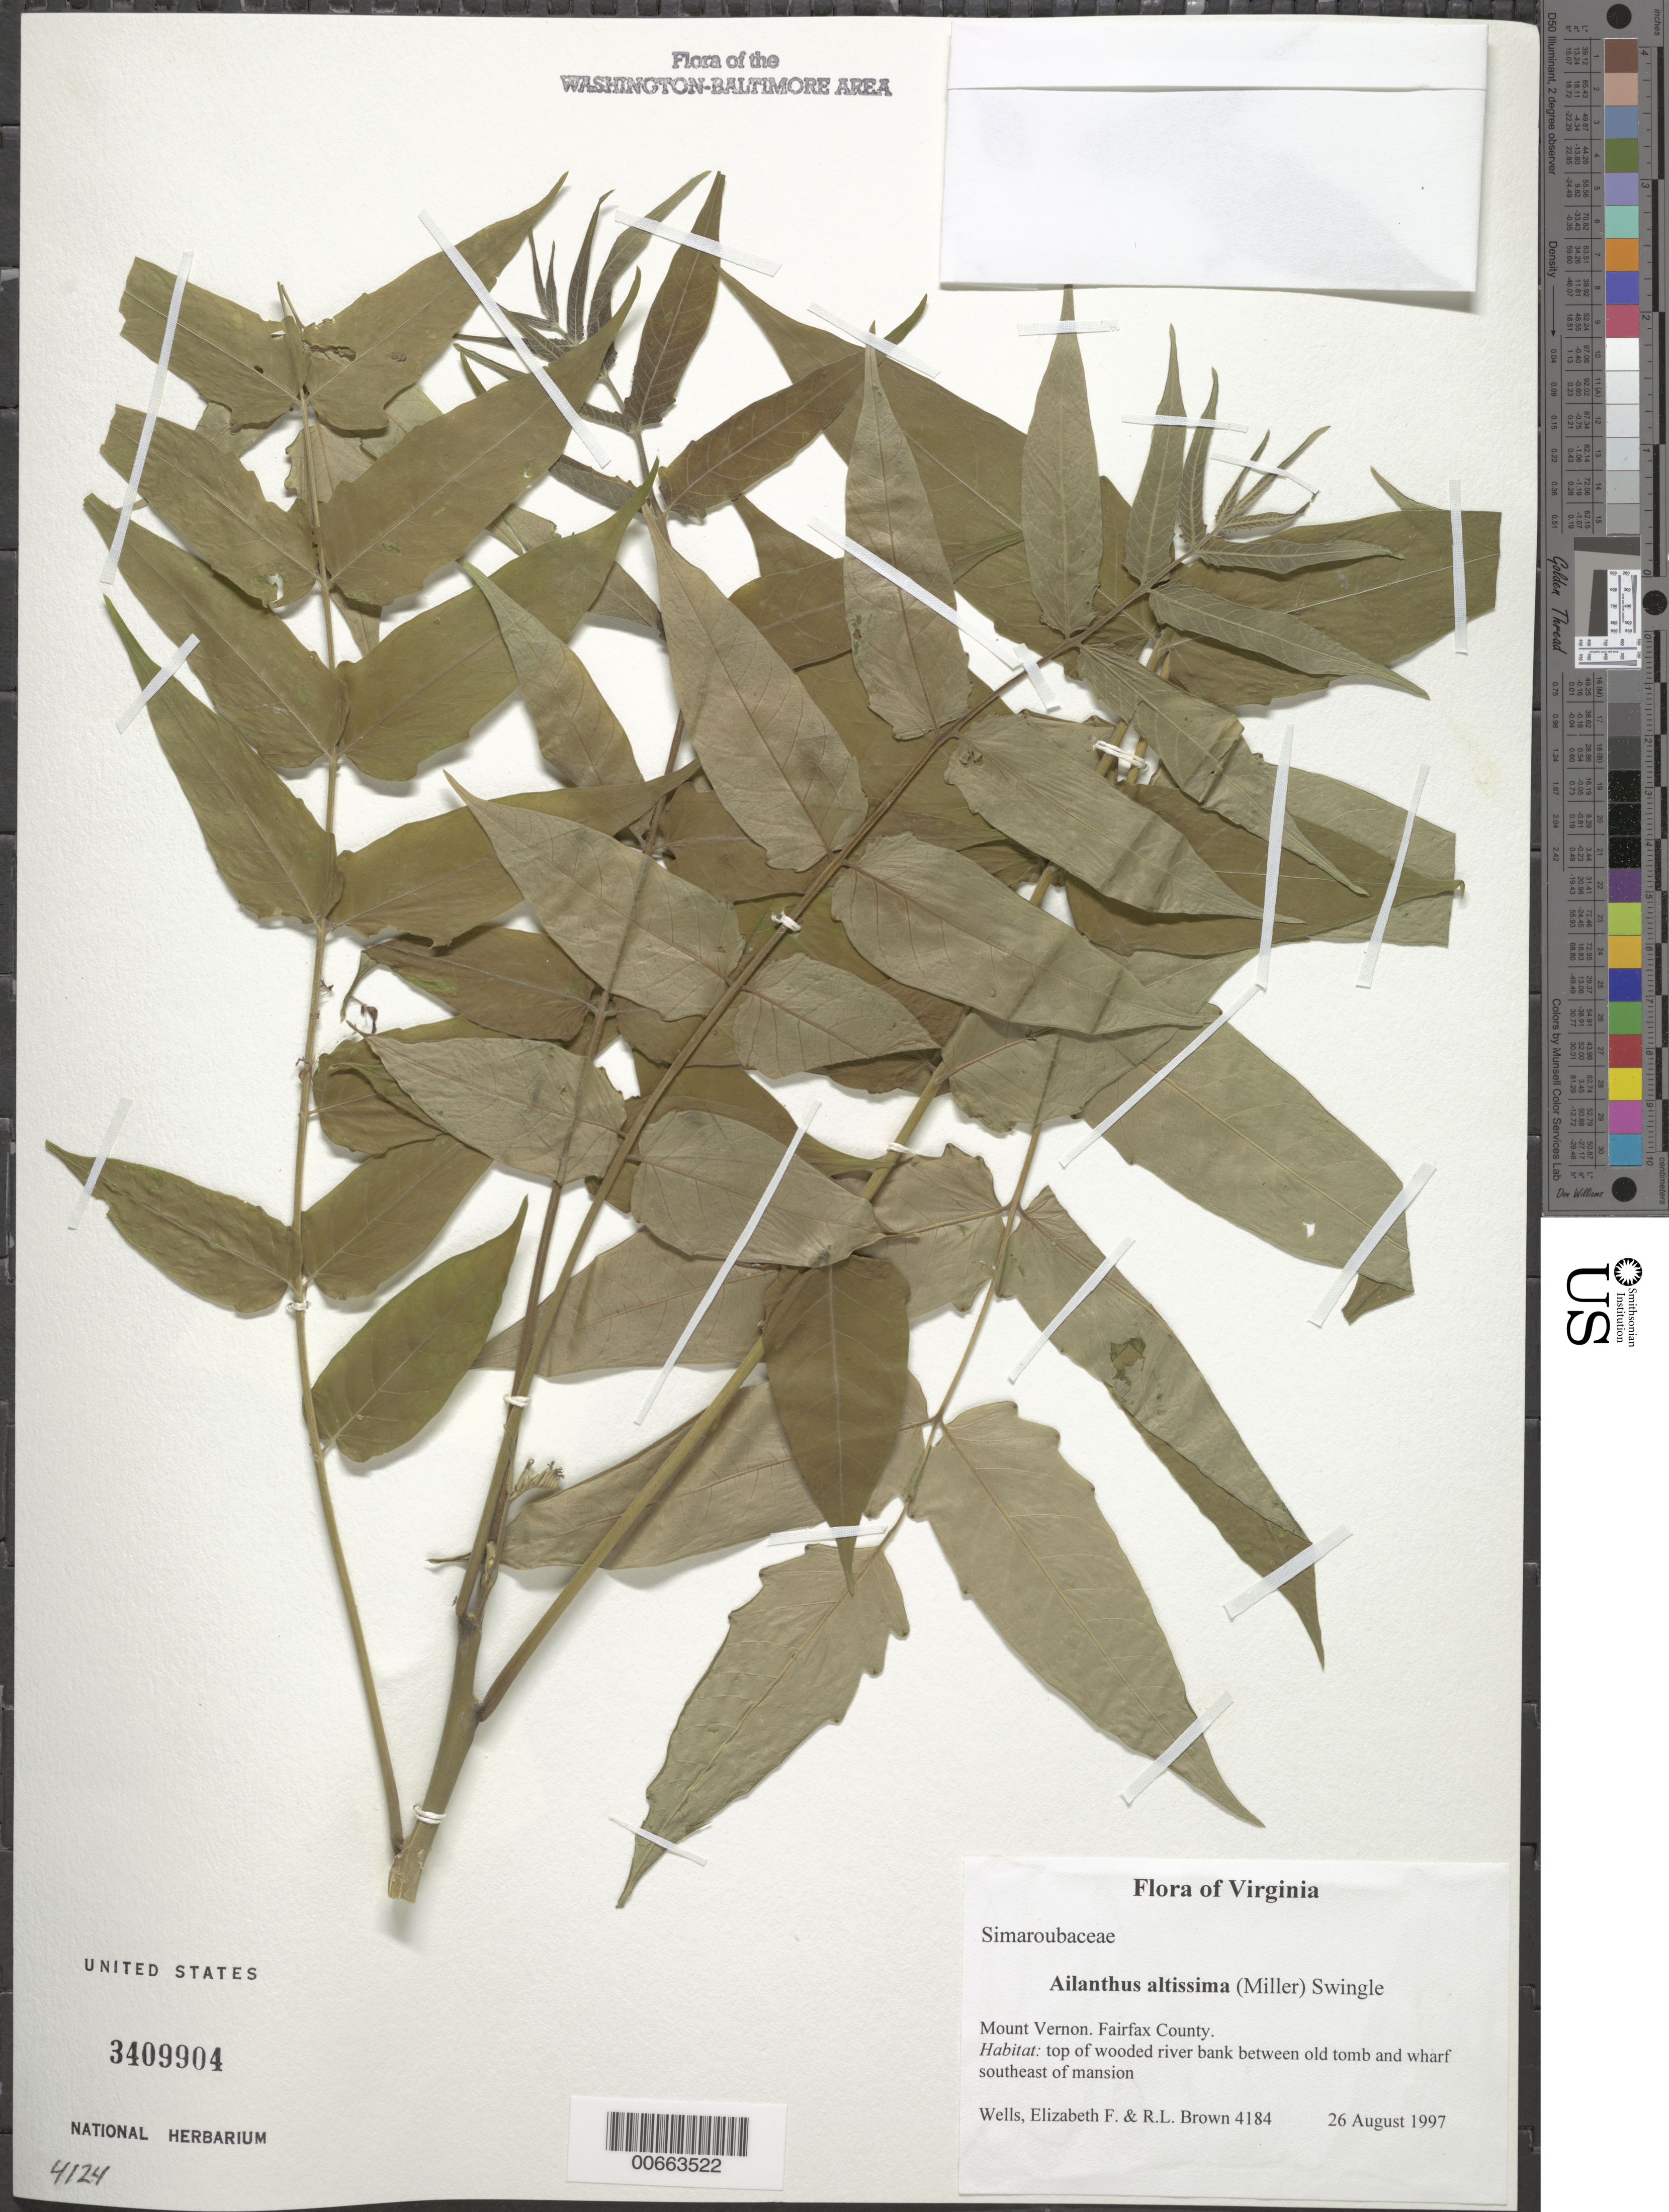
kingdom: Plantae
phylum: Tracheophyta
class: Magnoliopsida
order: Sapindales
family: Simaroubaceae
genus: Ailanthus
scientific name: Ailanthus altissima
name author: (Mill.) Swingle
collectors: E. F. Wells & R. L. Brown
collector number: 4184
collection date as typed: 26 Aug 1997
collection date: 1997-08-26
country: United States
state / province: Virginia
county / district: Fairfax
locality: Mount Vernon. Southeast of mansion.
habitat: Top of wooded river bank between old tomb and wharf.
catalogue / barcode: US 3409904